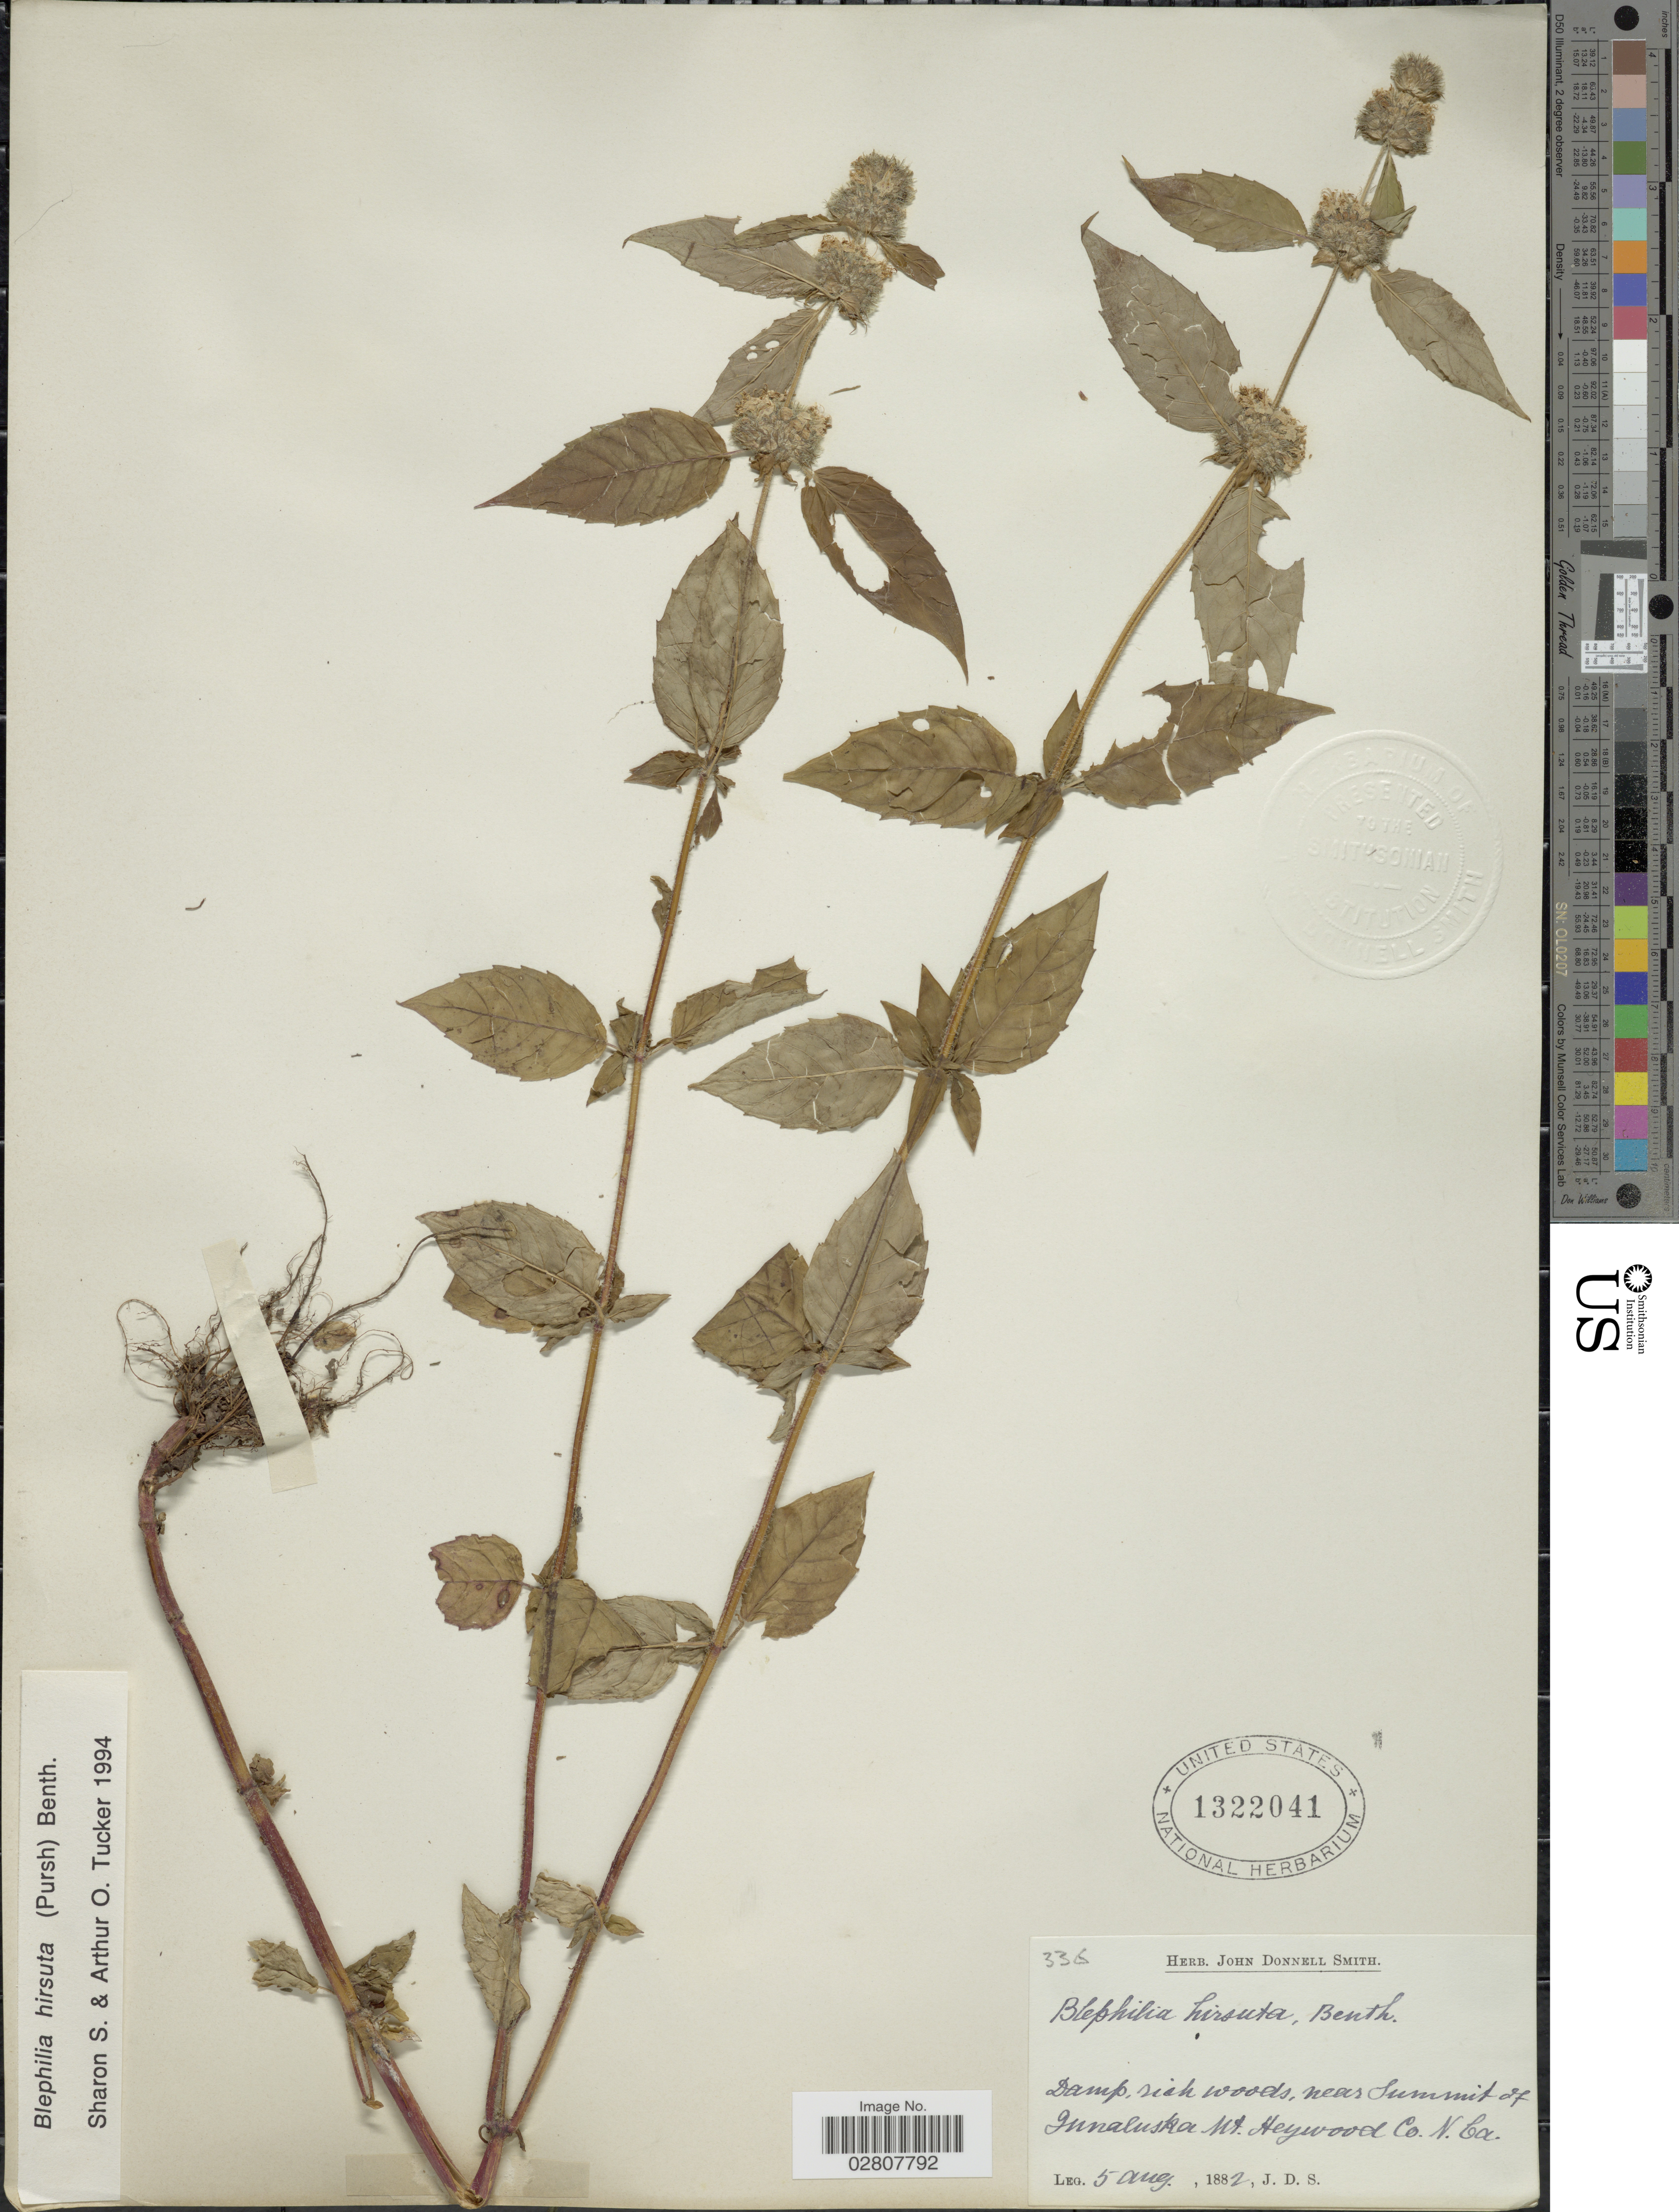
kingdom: Plantae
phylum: Tracheophyta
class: Magnoliopsida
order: Lamiales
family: Lamiaceae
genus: Blephilia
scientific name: Blephilia hirsuta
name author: (Pursh) Benth.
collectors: J. Donnell Smith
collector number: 336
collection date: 1882-08-05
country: United States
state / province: North Carolina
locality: Near summit of Junaluska Mt. Heywood Co. N. Ca.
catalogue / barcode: US 1322041